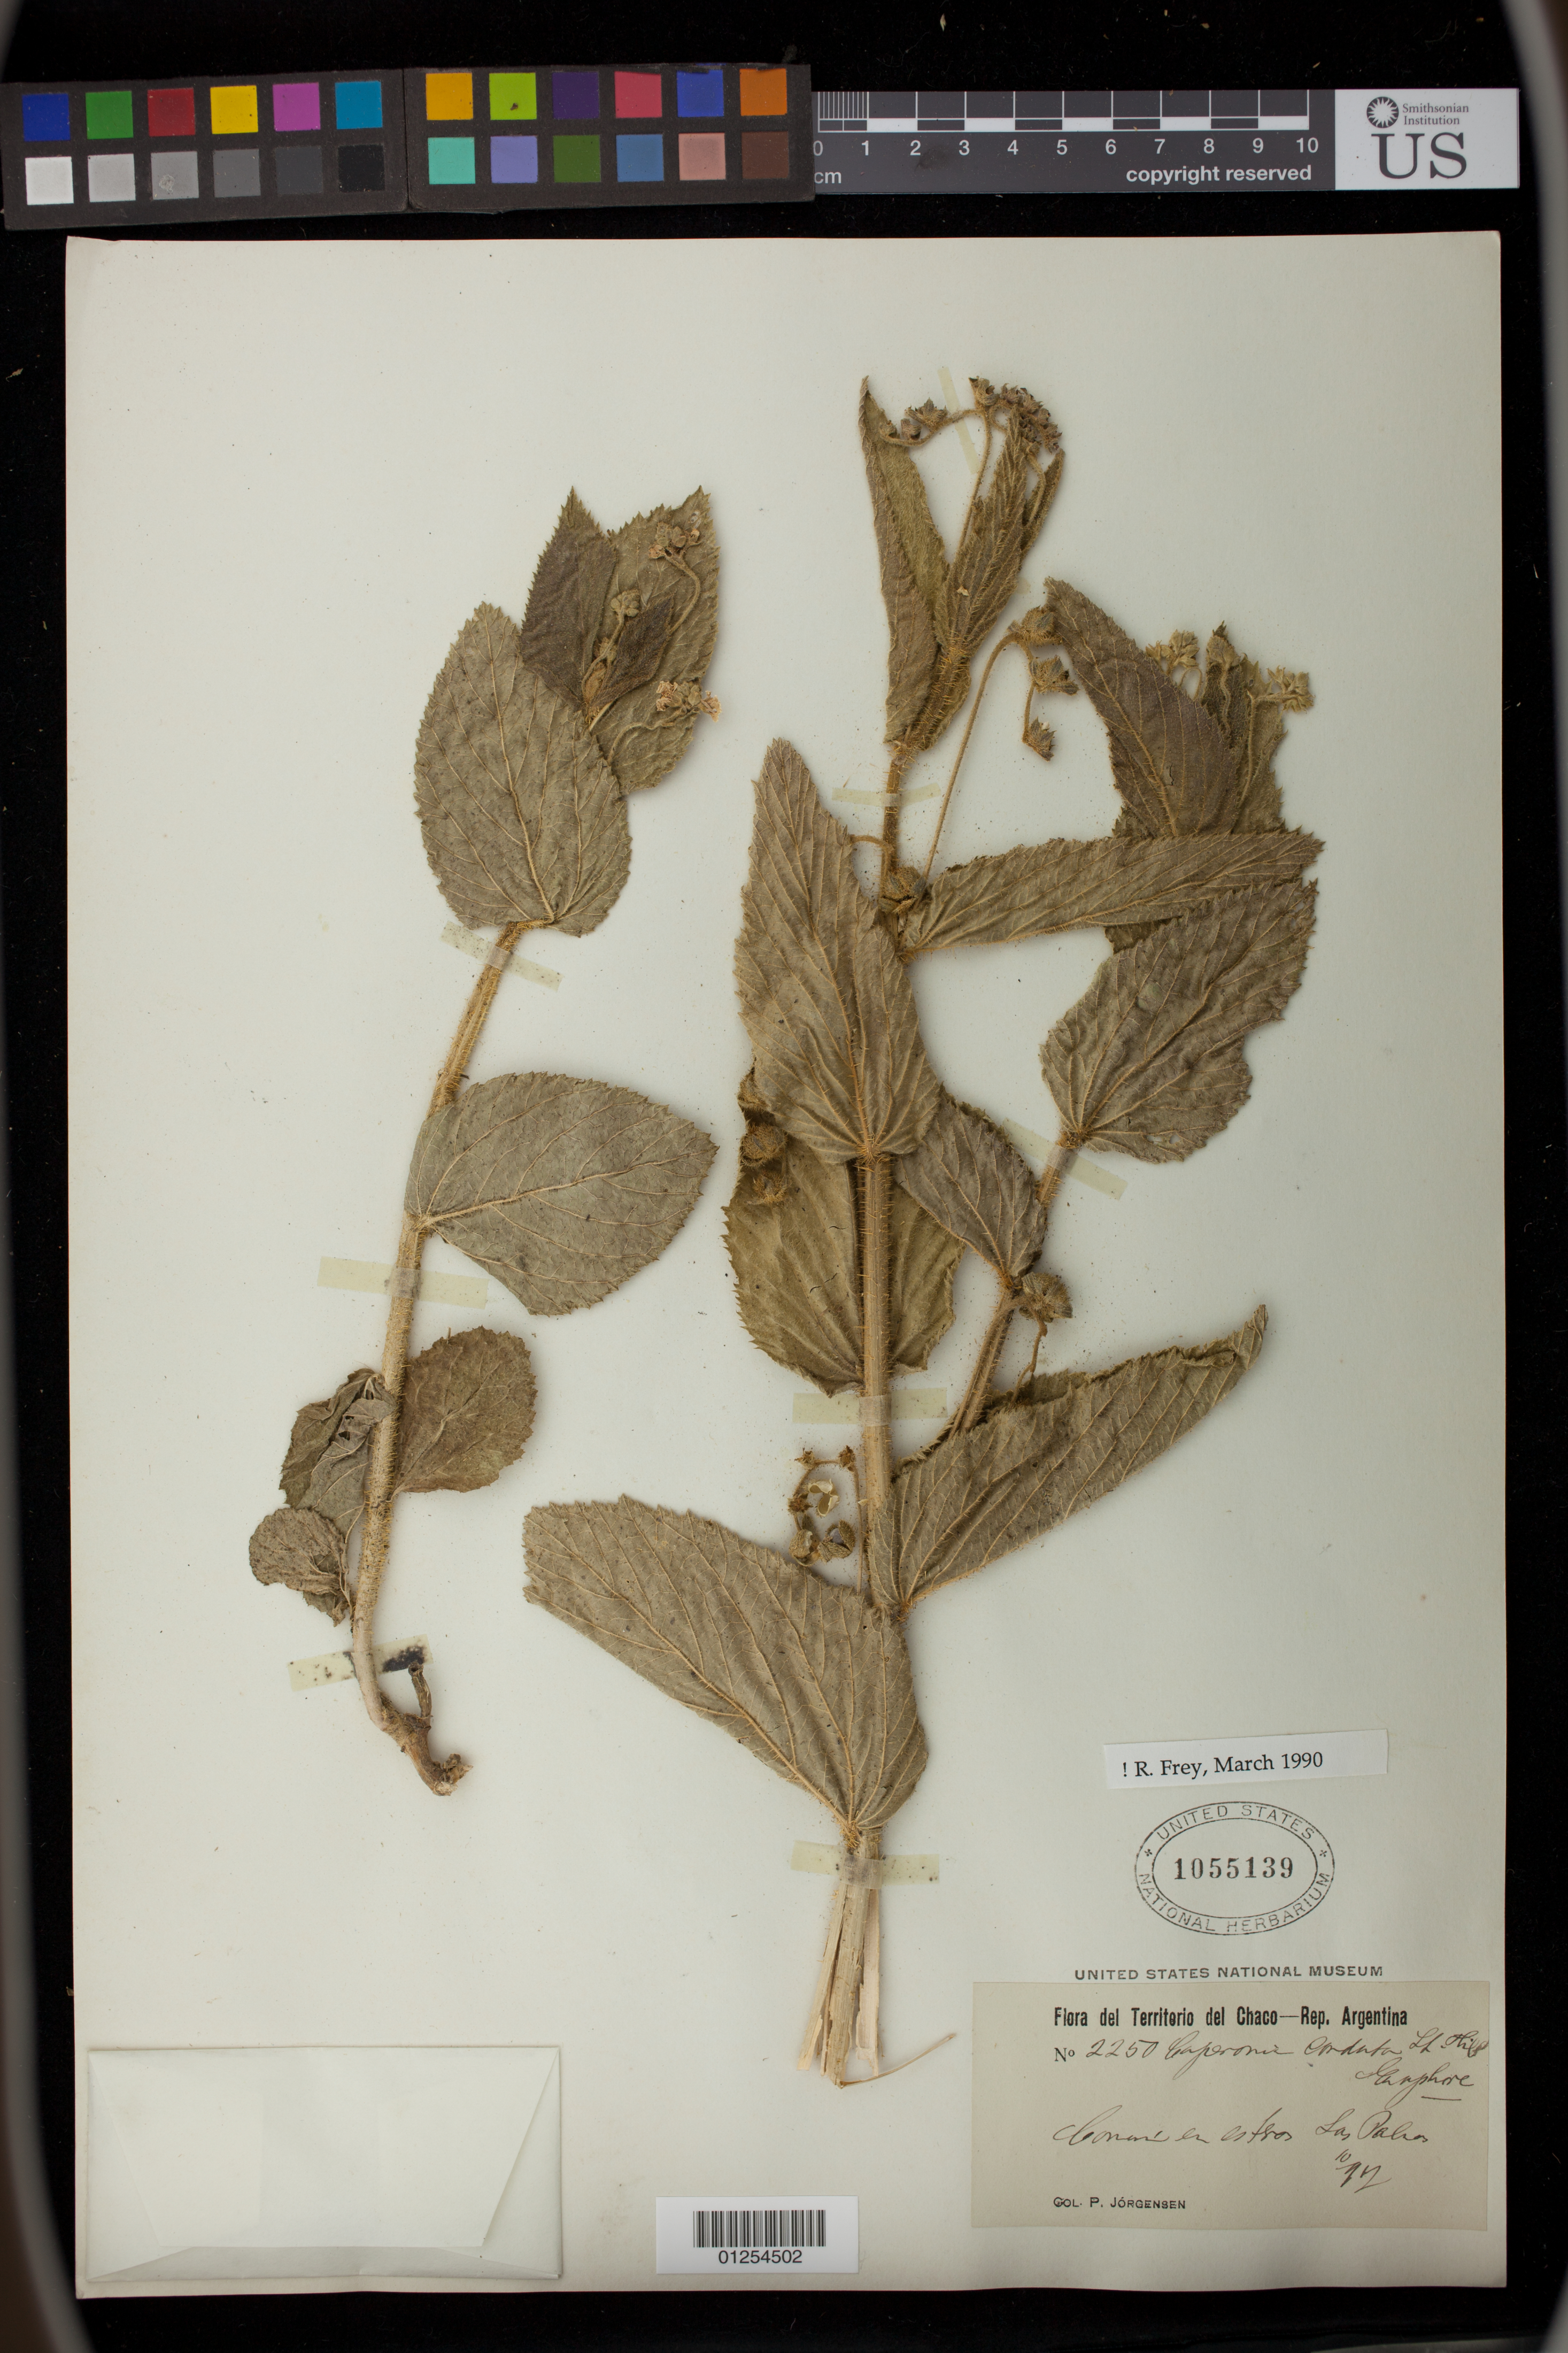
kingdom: Plantae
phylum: Tracheophyta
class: Magnoliopsida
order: Malpighiales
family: Euphorbiaceae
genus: Caperonia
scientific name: Caperonia cordata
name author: A. St.-Hil.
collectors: P. Jörgensen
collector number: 2250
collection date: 1892-10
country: Argentina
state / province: Chaco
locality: cleoman (sp.?) en esteros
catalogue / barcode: US 1055139